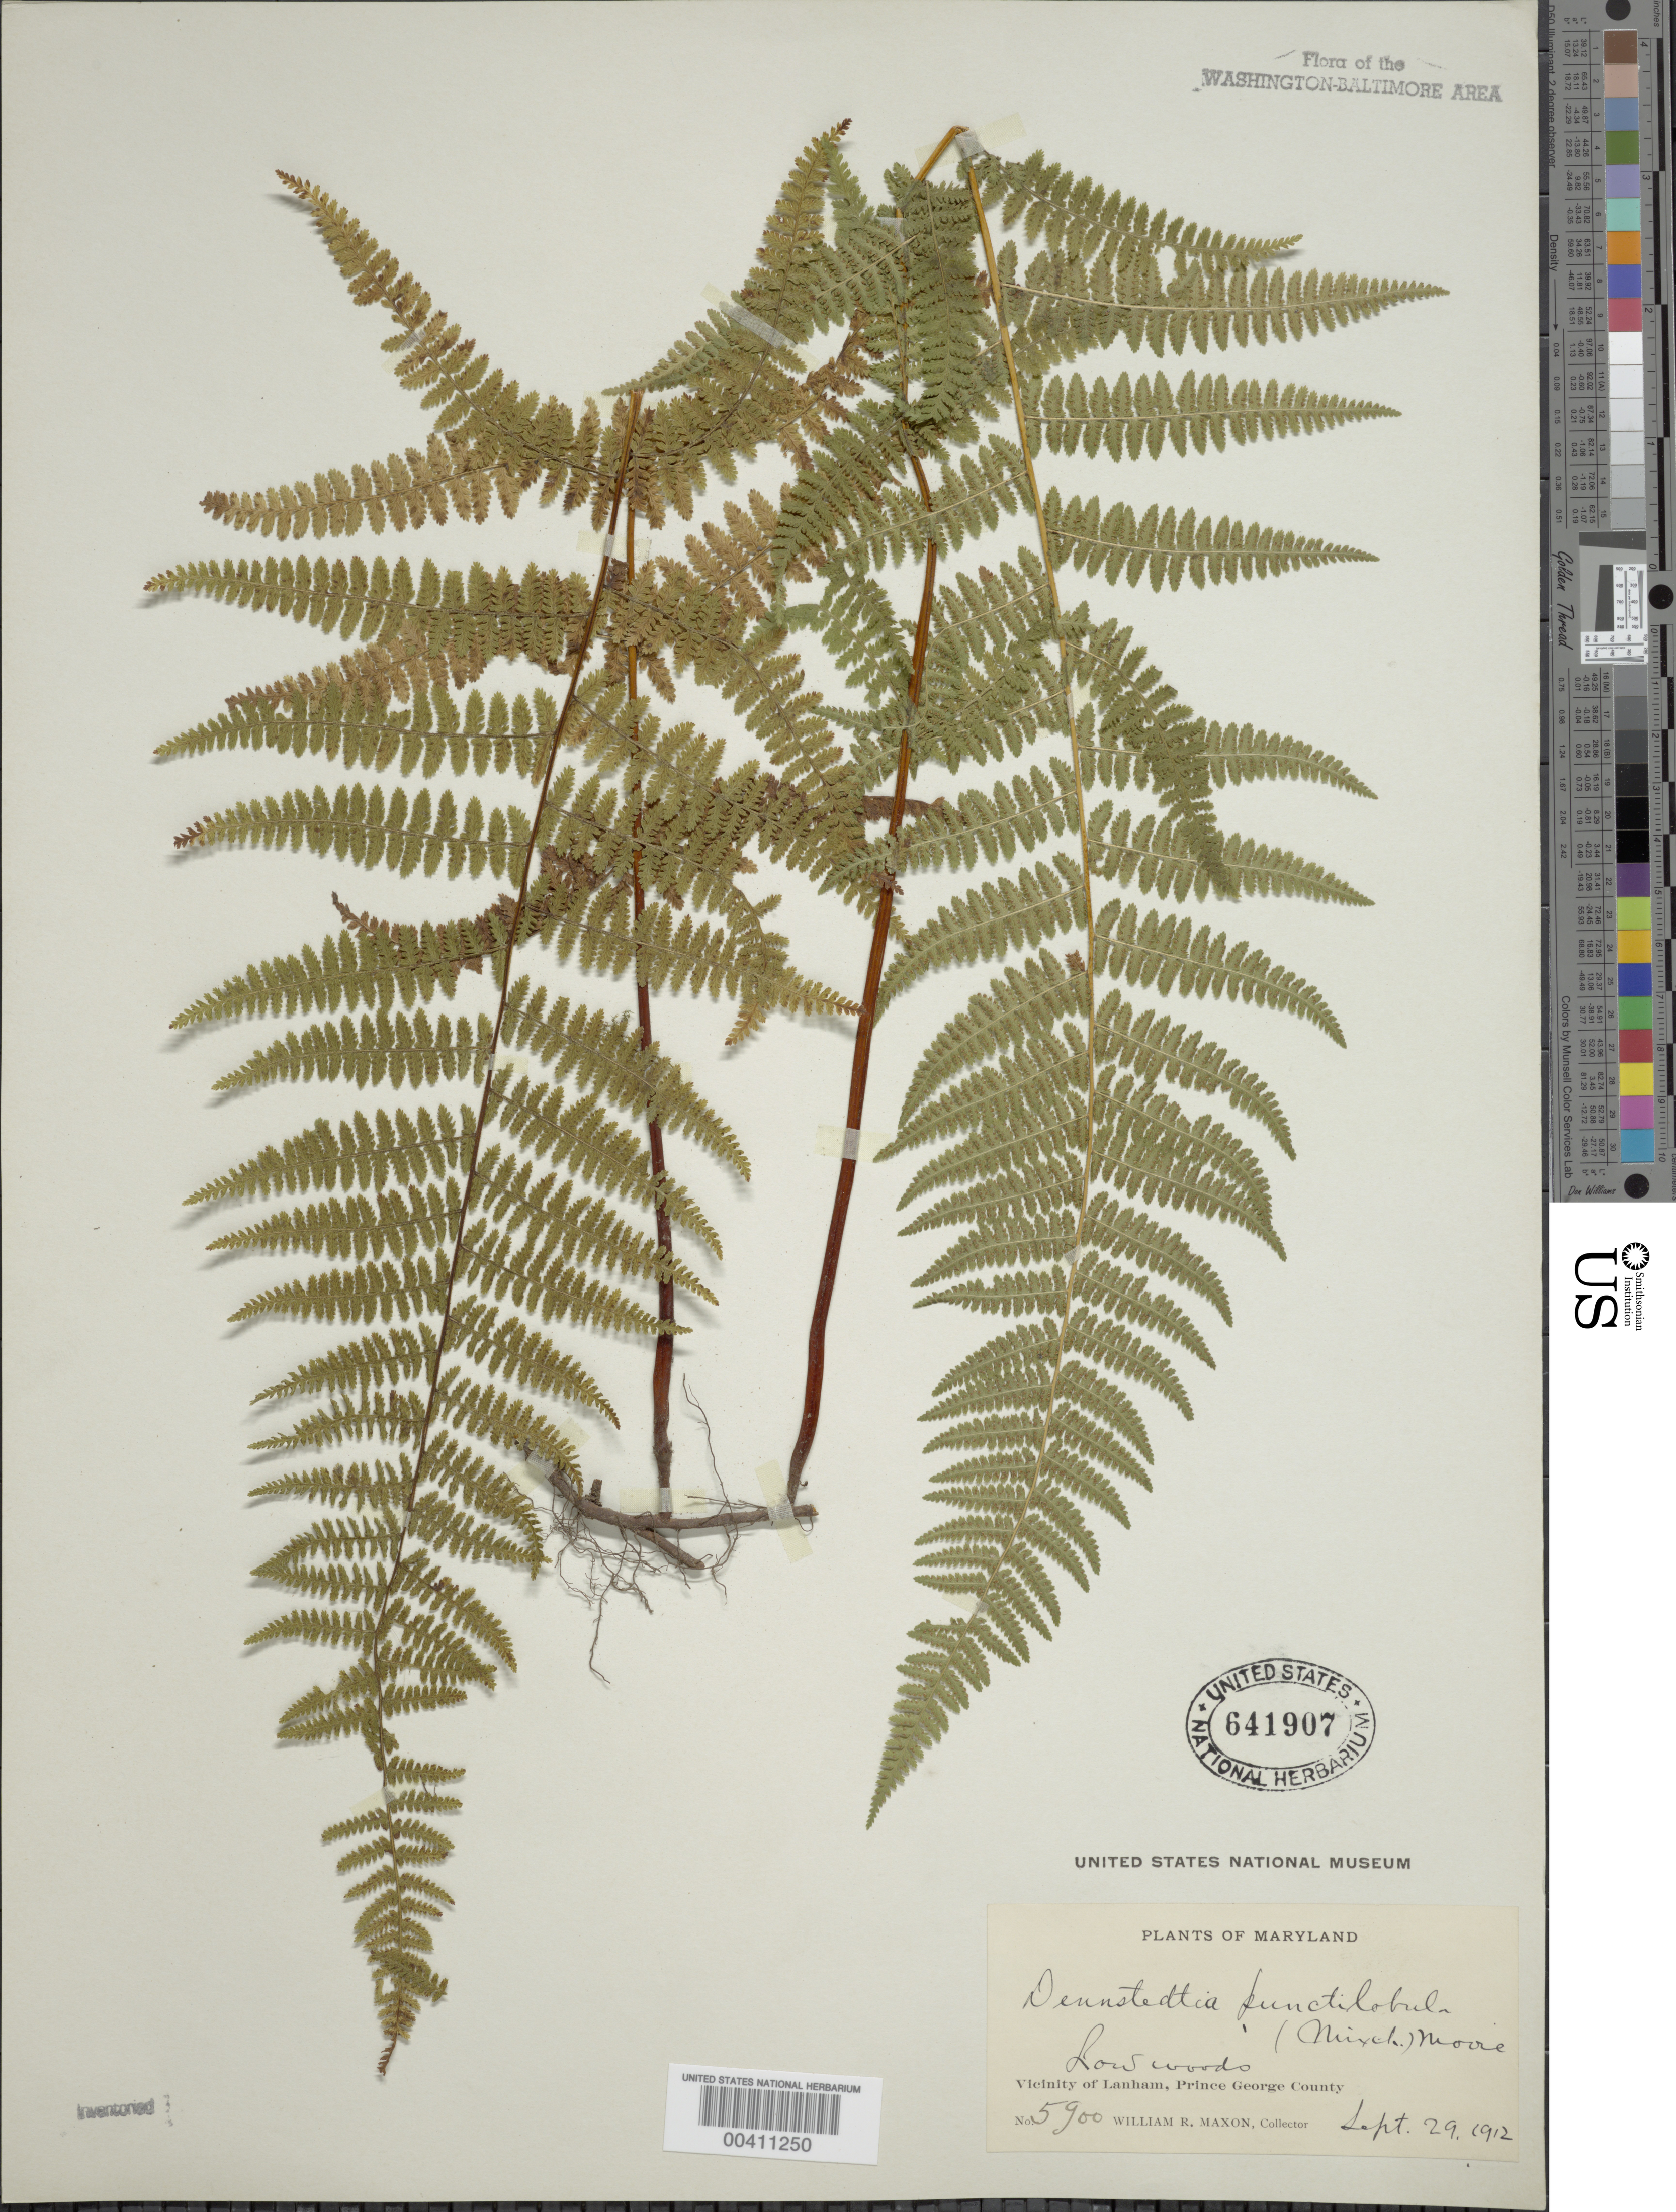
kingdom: Plantae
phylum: Tracheophyta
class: Polypodiopsida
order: Polypodiales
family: Dennstaedtiaceae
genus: Dennstaedtia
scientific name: Dennstaedtia punctilobula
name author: (Michx.) T. Moore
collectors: W. R. Maxon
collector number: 5900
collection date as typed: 29 Sep 1912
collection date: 1912-09-29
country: United States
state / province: Maryland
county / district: Prince George's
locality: Lanham vicinity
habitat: Low woods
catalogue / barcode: US 641907